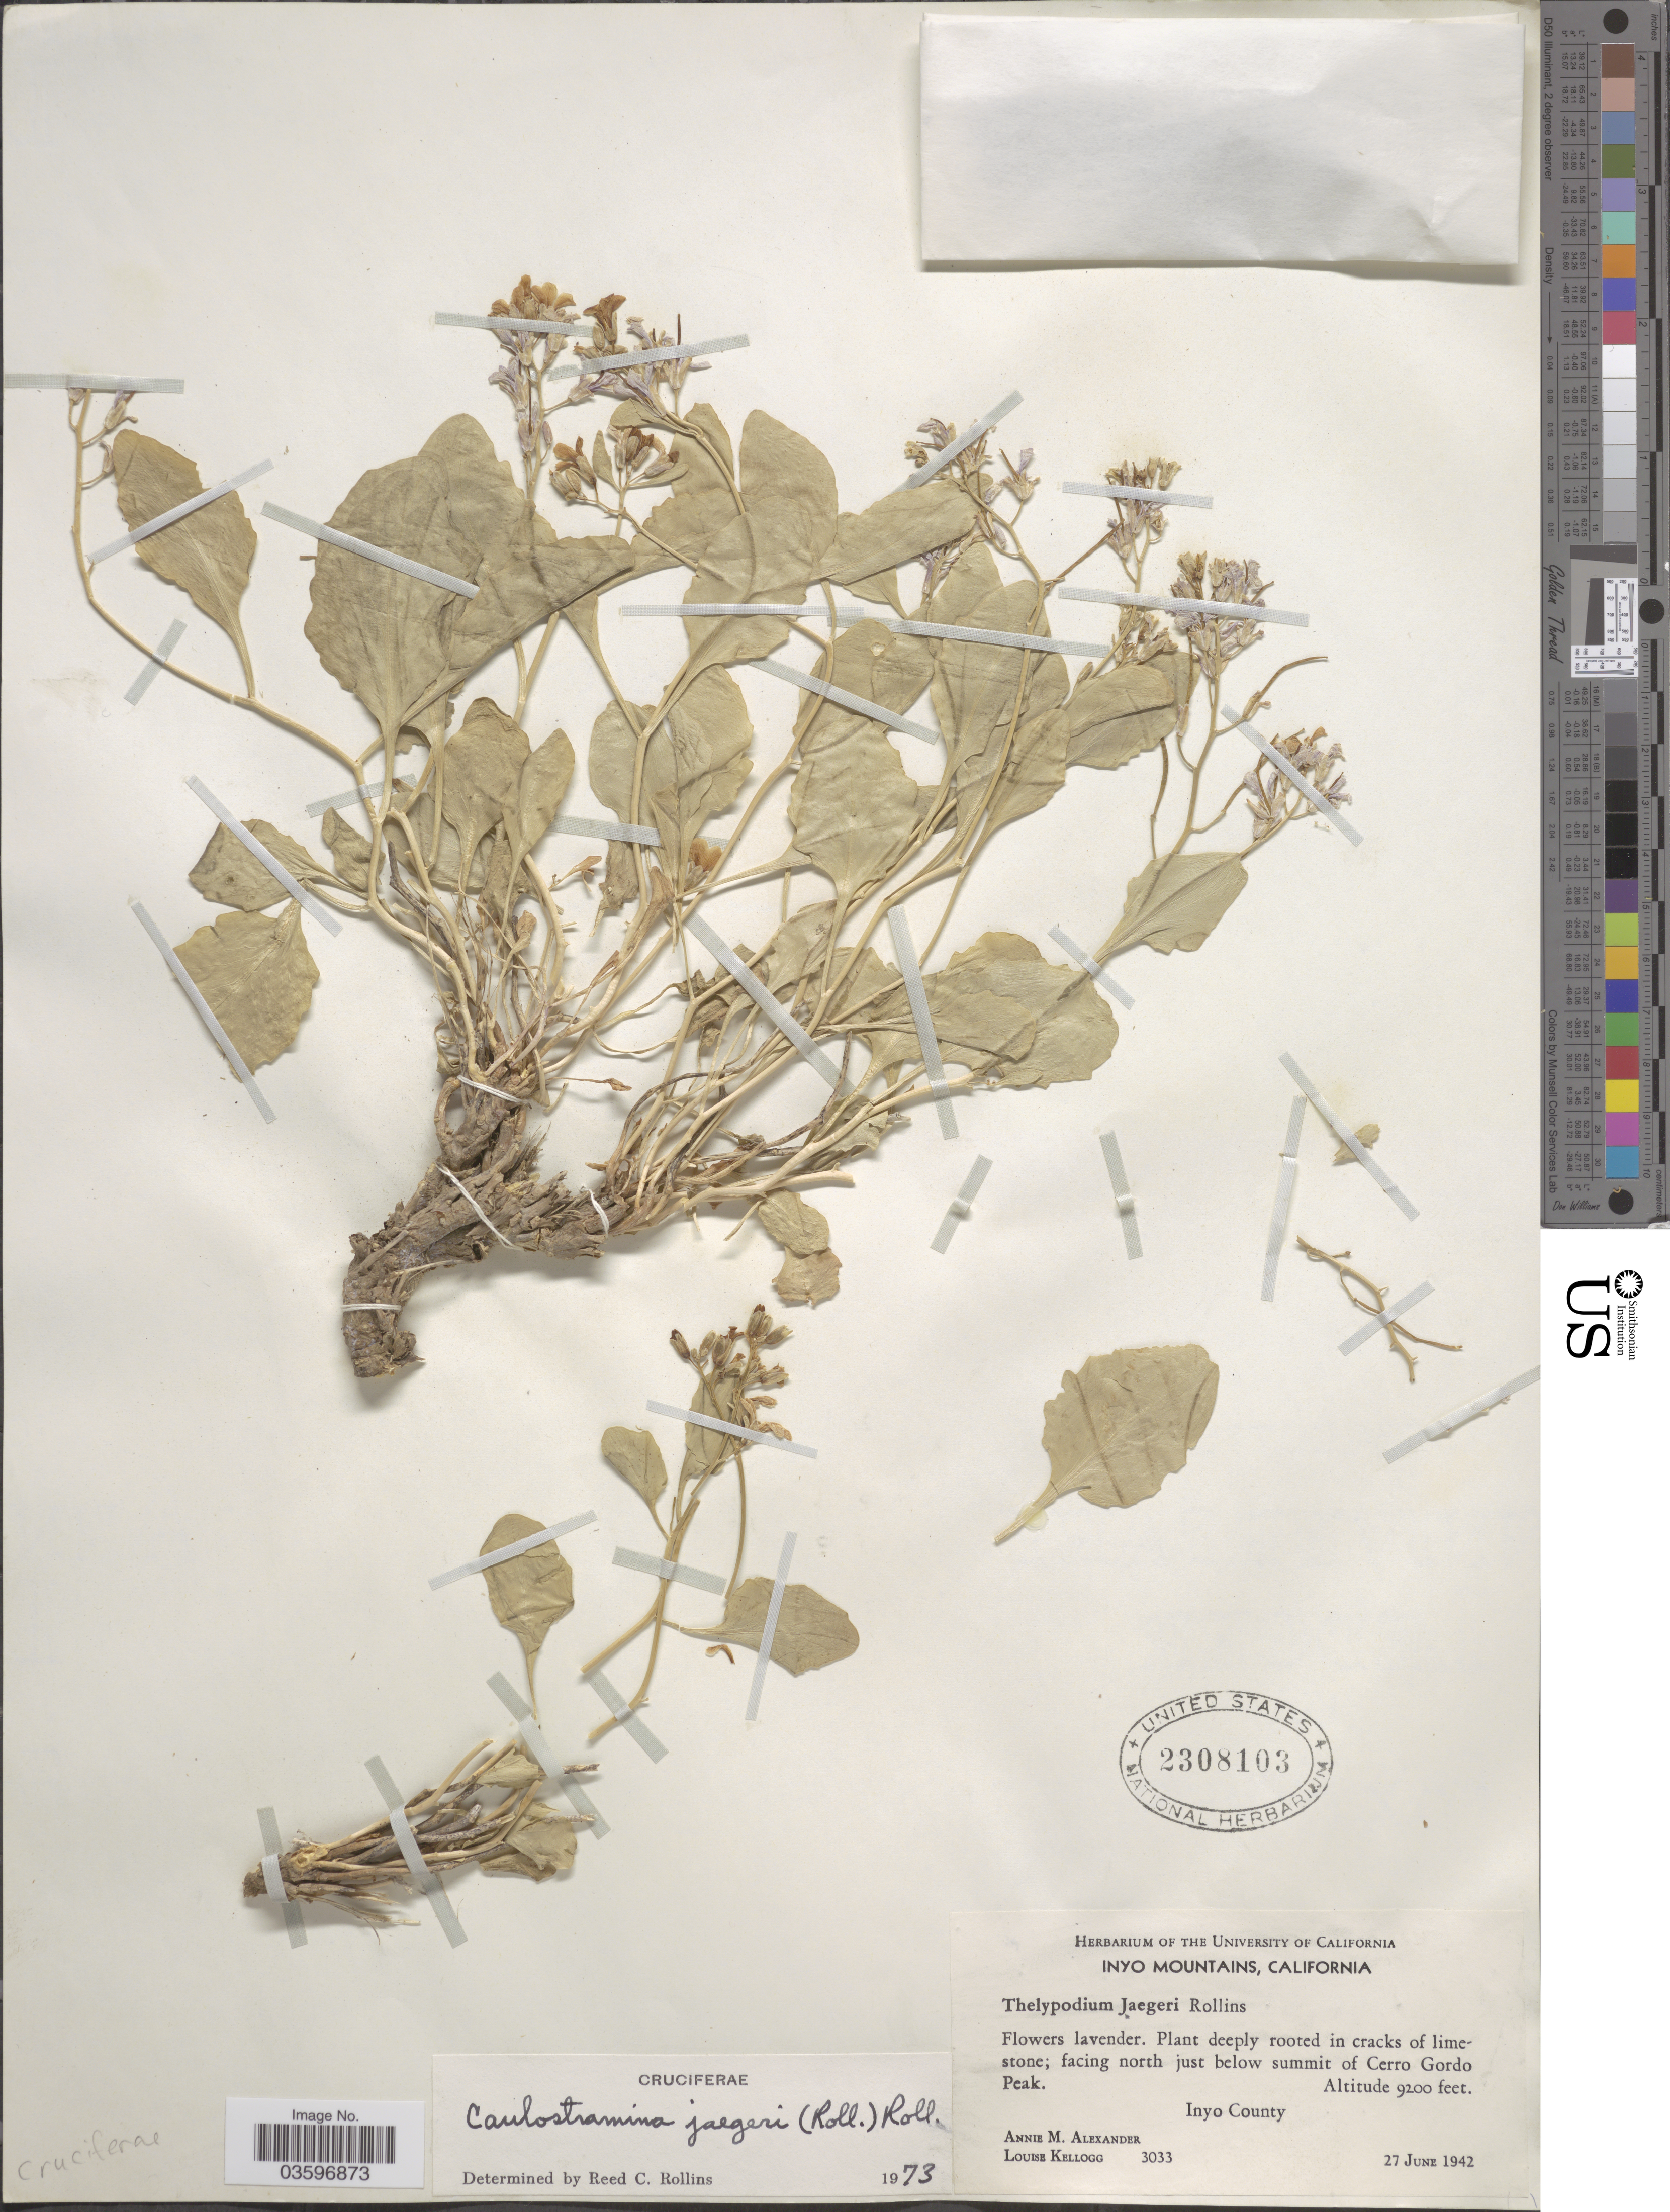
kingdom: Plantae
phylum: Tracheophyta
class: Magnoliopsida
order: Brassicales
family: Brassicaceae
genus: Caulostramina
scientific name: Caulostramina jaegeri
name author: (Rollins) Rollins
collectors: A. M. Alexander & L. Kellogg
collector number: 3033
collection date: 1942-06-27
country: United States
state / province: California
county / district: Inyo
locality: Inyo Mountains. Facing north just below summit of Cerro Gordo Peak. Inyo County.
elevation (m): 2804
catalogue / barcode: US 2308103